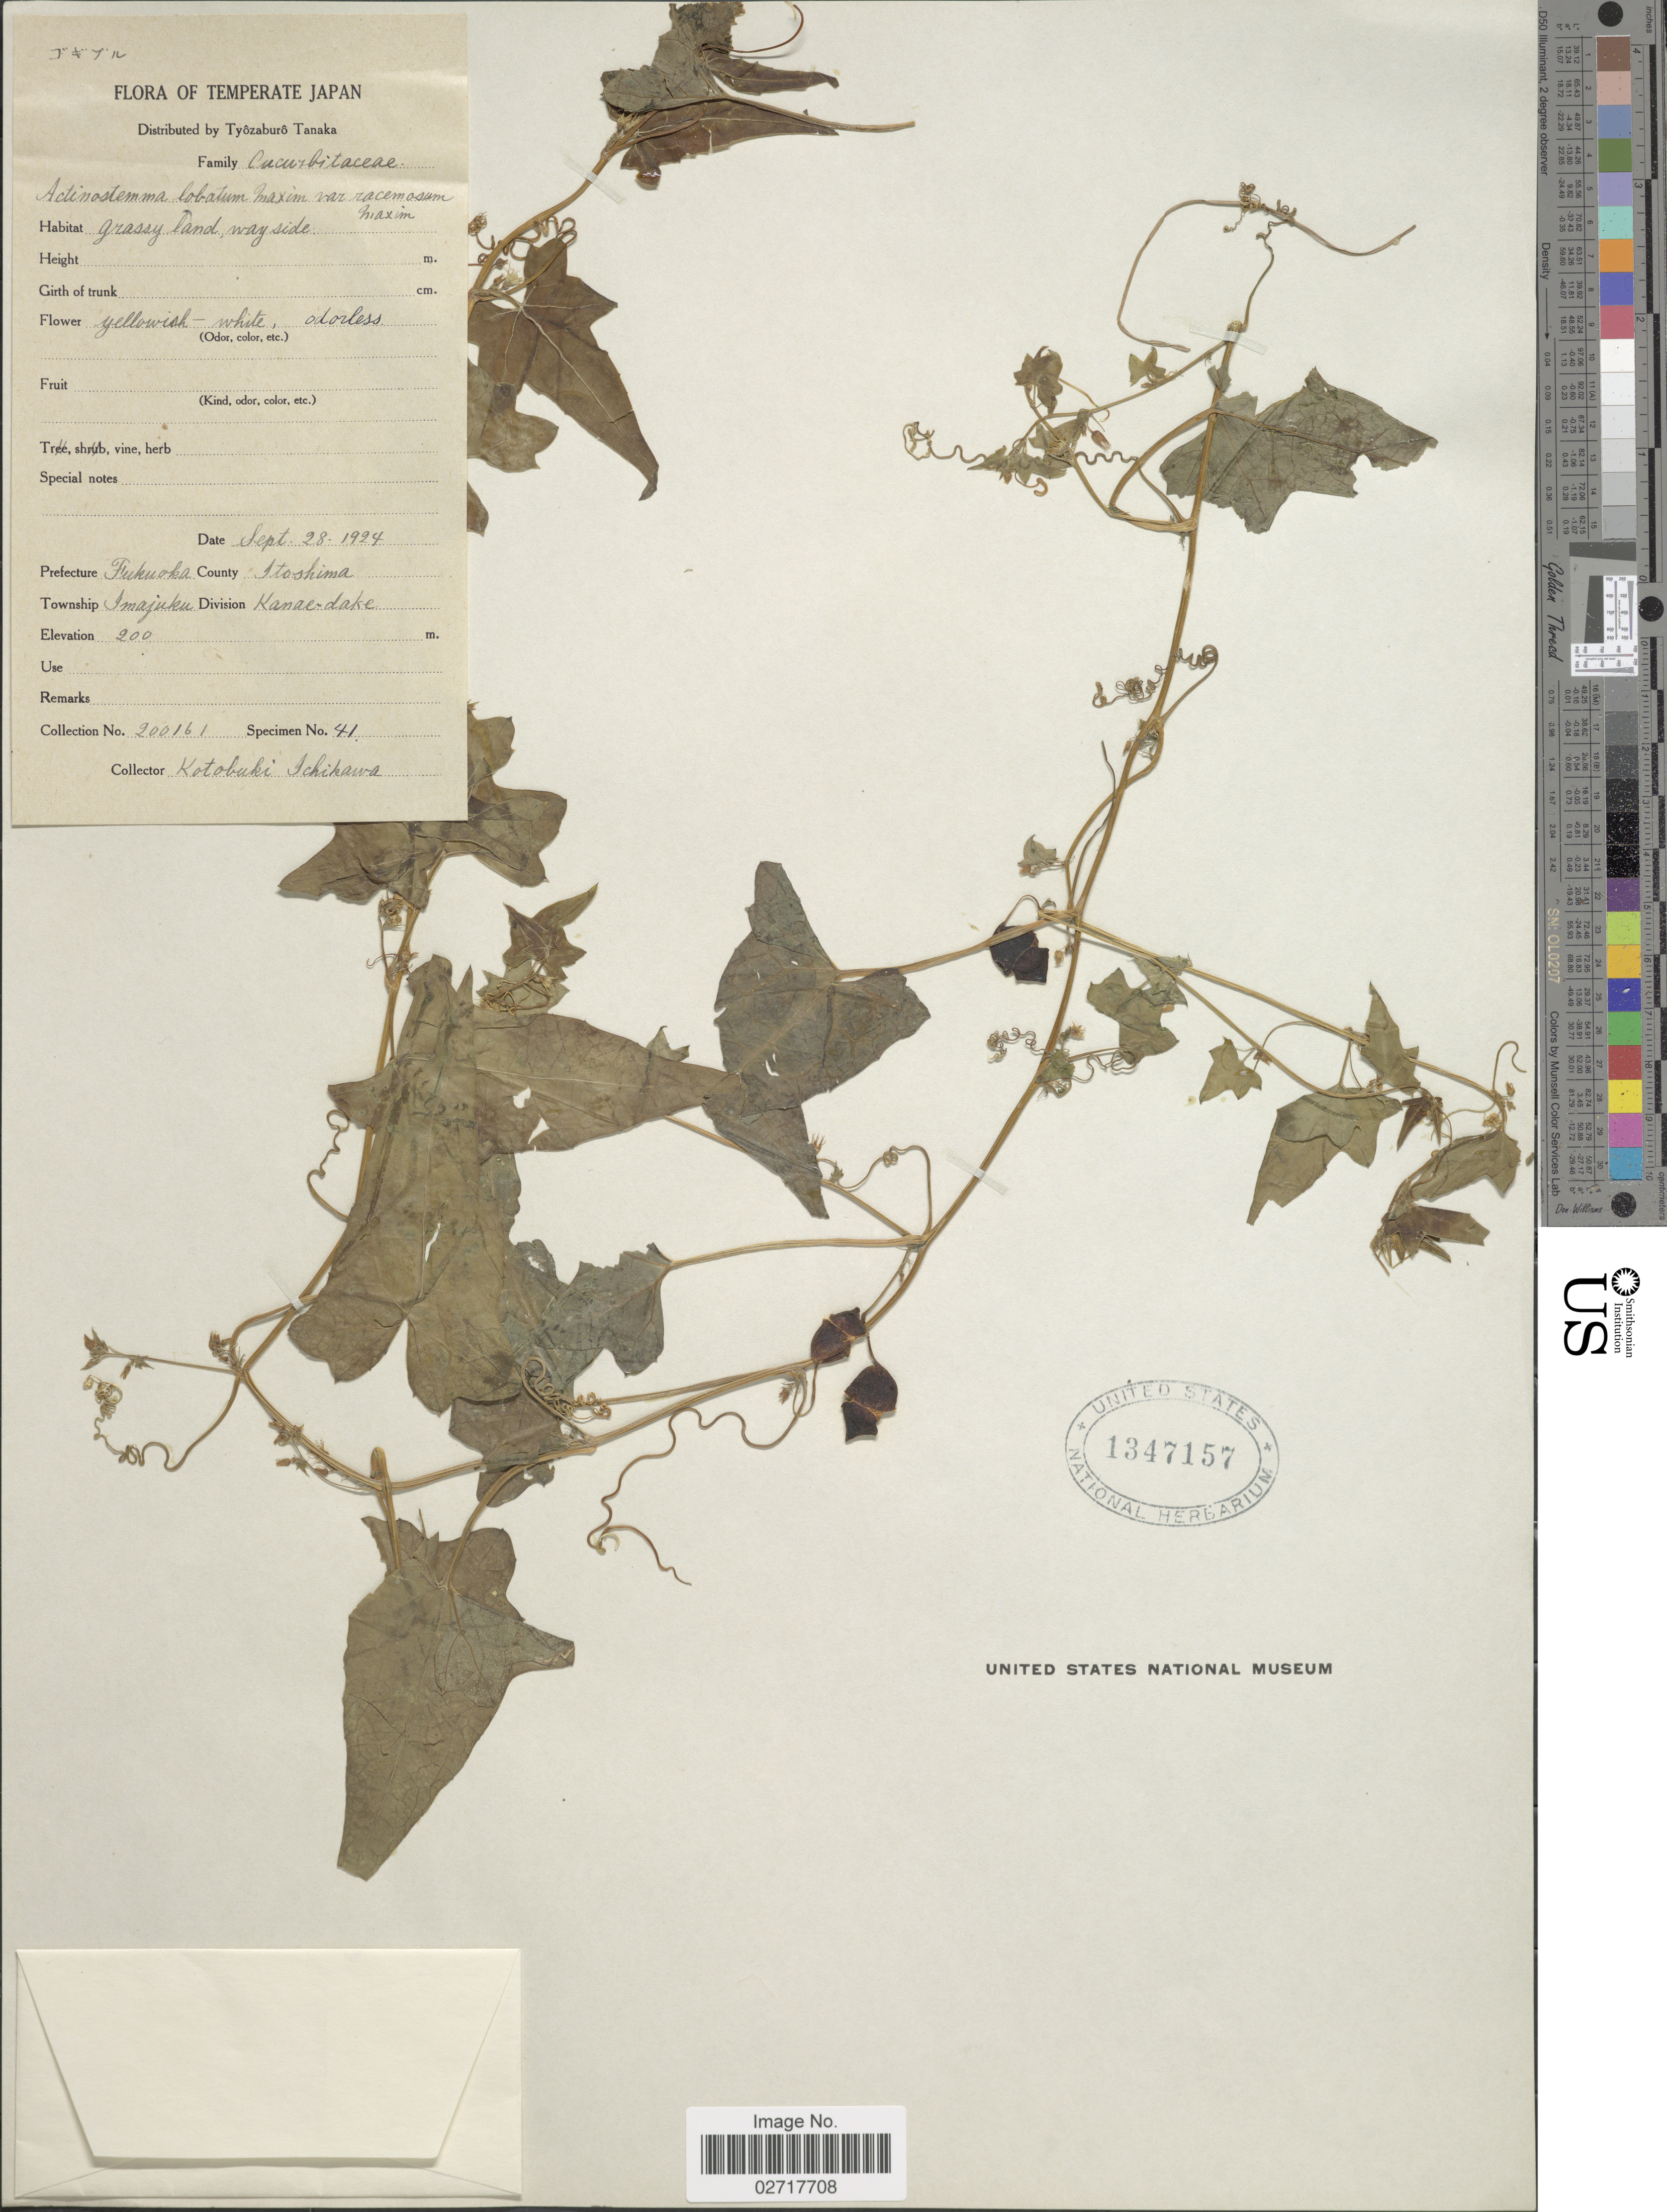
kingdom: Plantae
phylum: Tracheophyta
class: Magnoliopsida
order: Cucurbitales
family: Cucurbitaceae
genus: Actinostemma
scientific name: Actinostemma tenerum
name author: Griff.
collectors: K. Ichikawa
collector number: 200161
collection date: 1924-09-28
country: Japan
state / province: Hukuoka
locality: Prefecture Fukuoka. County Itoshima. Township Imajuku Division Kamae-dake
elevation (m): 200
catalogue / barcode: US 1347157